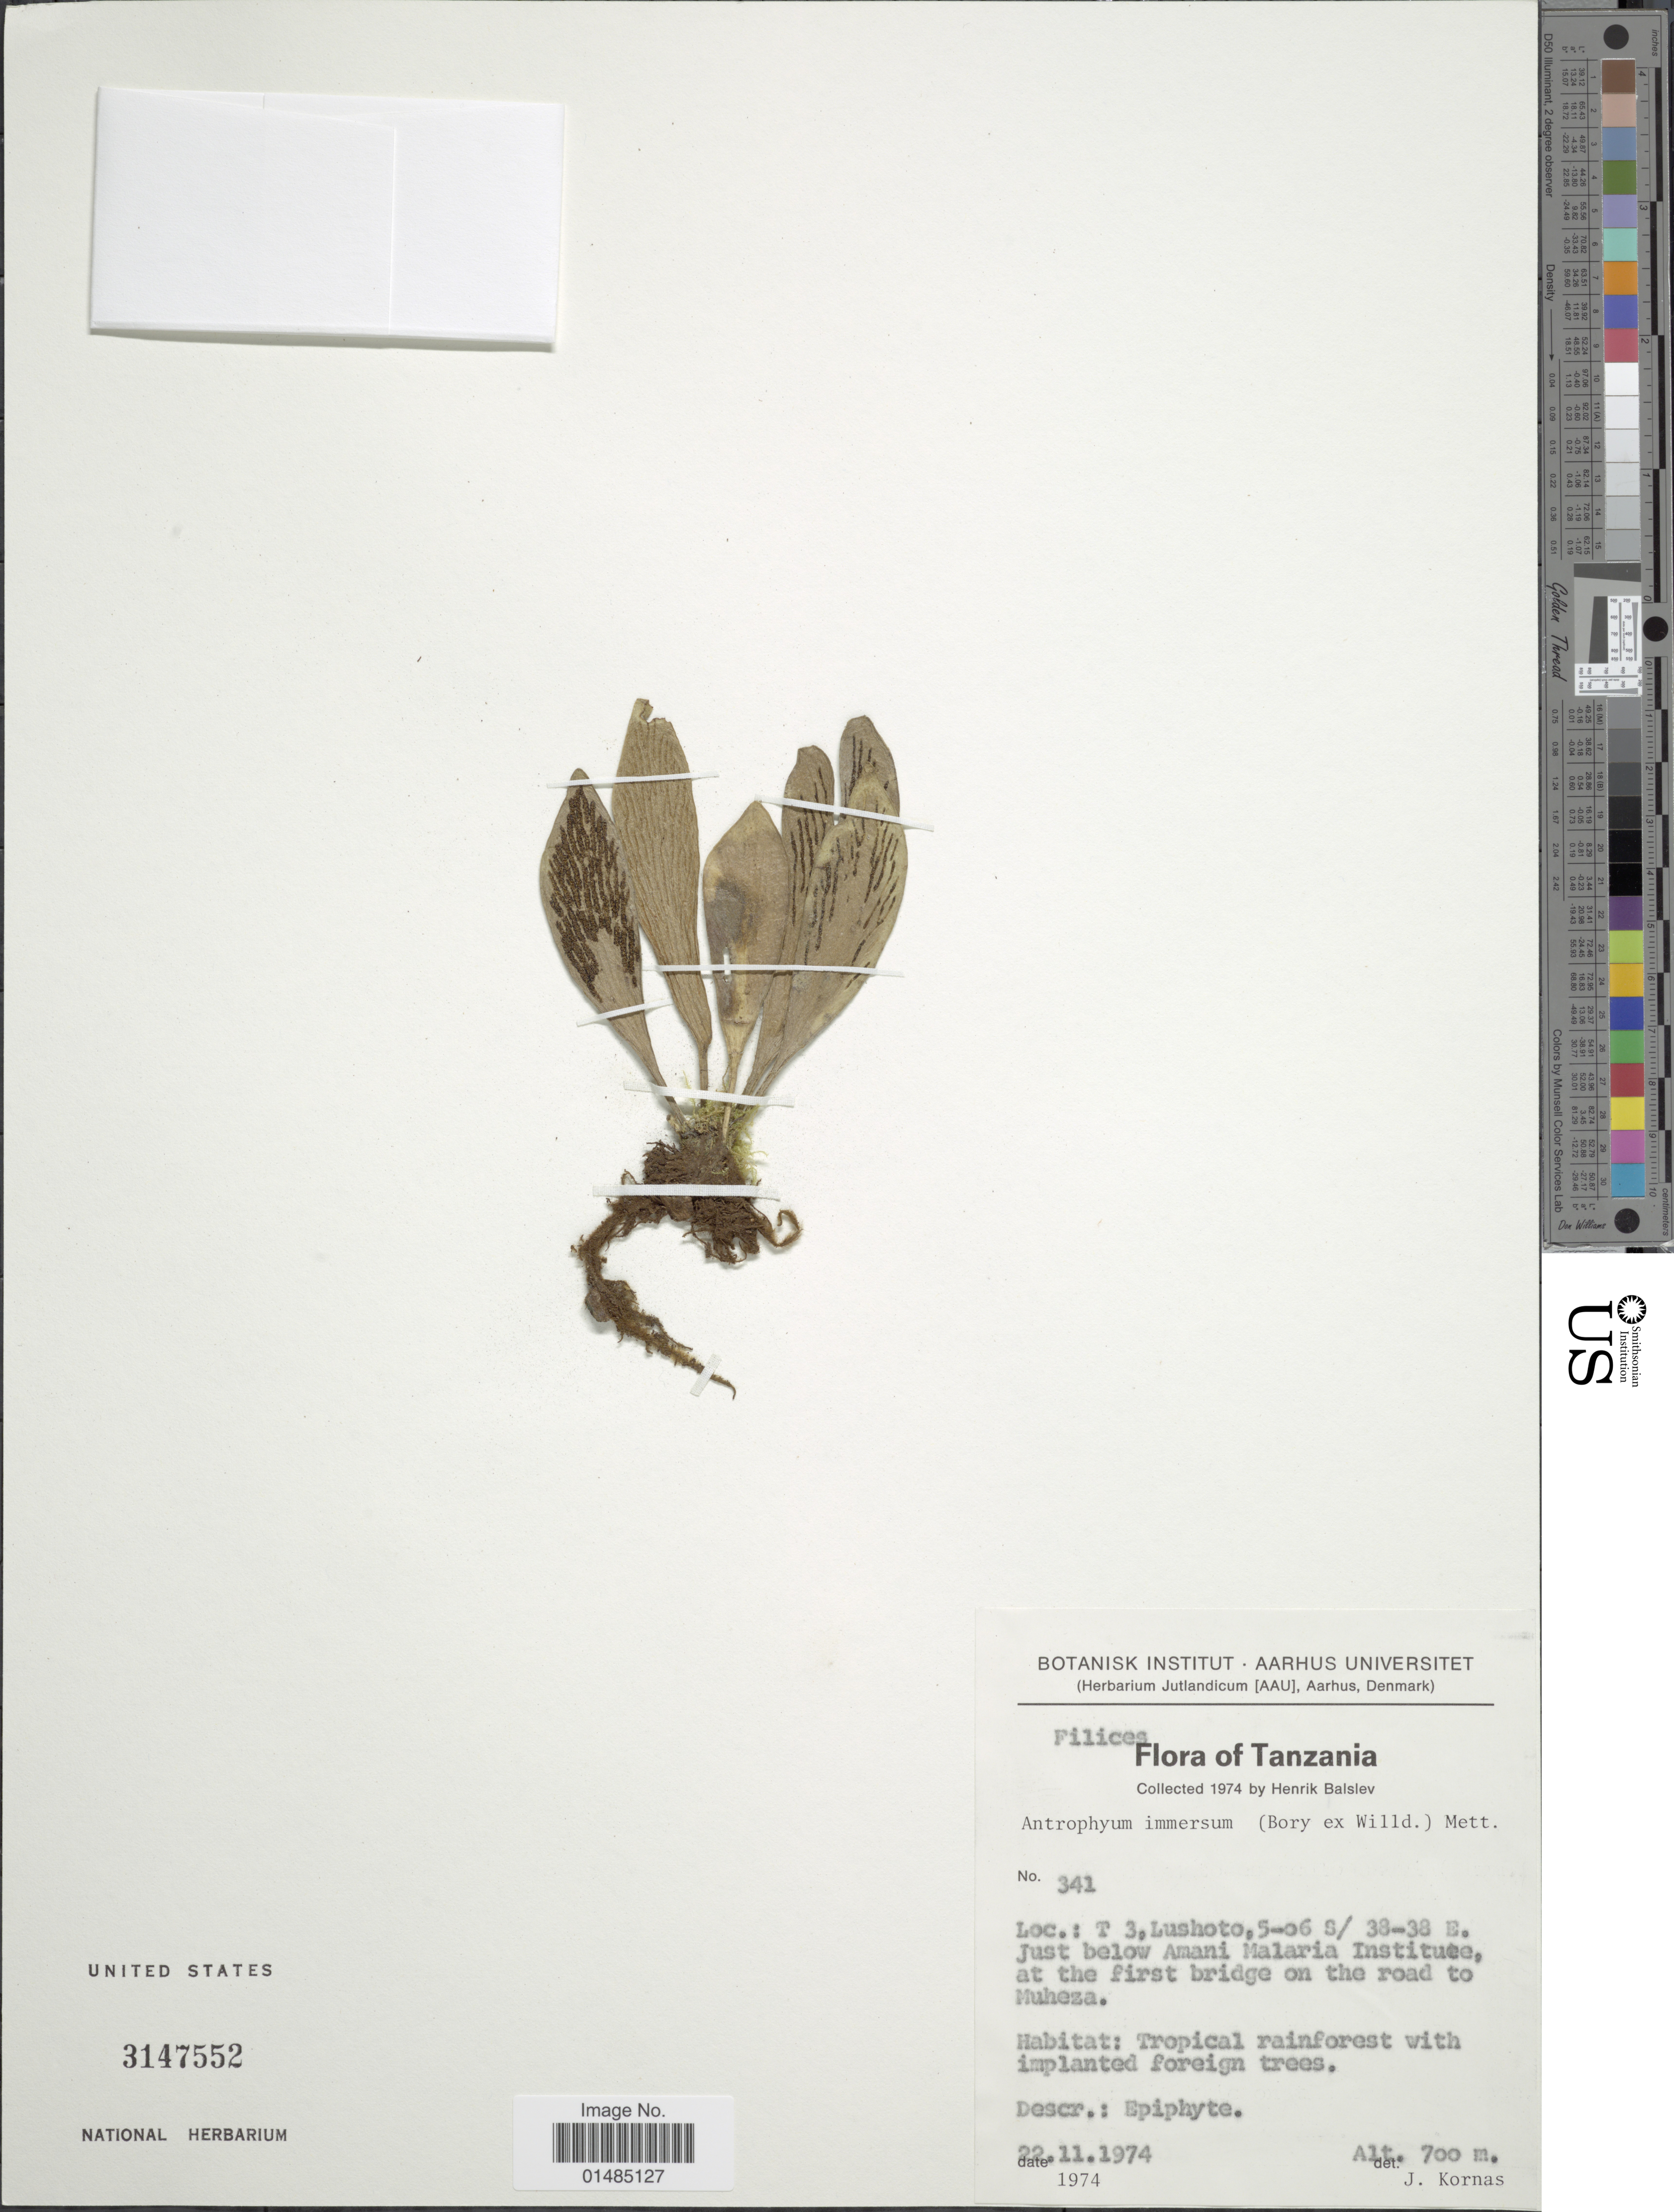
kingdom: Plantae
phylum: Tracheophyta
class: Polypodiopsida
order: Polypodiales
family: Pteridaceae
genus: Antrophyum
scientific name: Antrophyum immersum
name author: (Bory ex Willd.) Mett.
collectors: H. Balslev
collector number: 341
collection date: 1974-11-22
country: Tanzania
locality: T 3, Lushoto, 5-06 S/ 38-38 E. just below Amani Malaria Instituee, at the first bridge on the road to Muheza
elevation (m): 700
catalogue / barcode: US 3147552